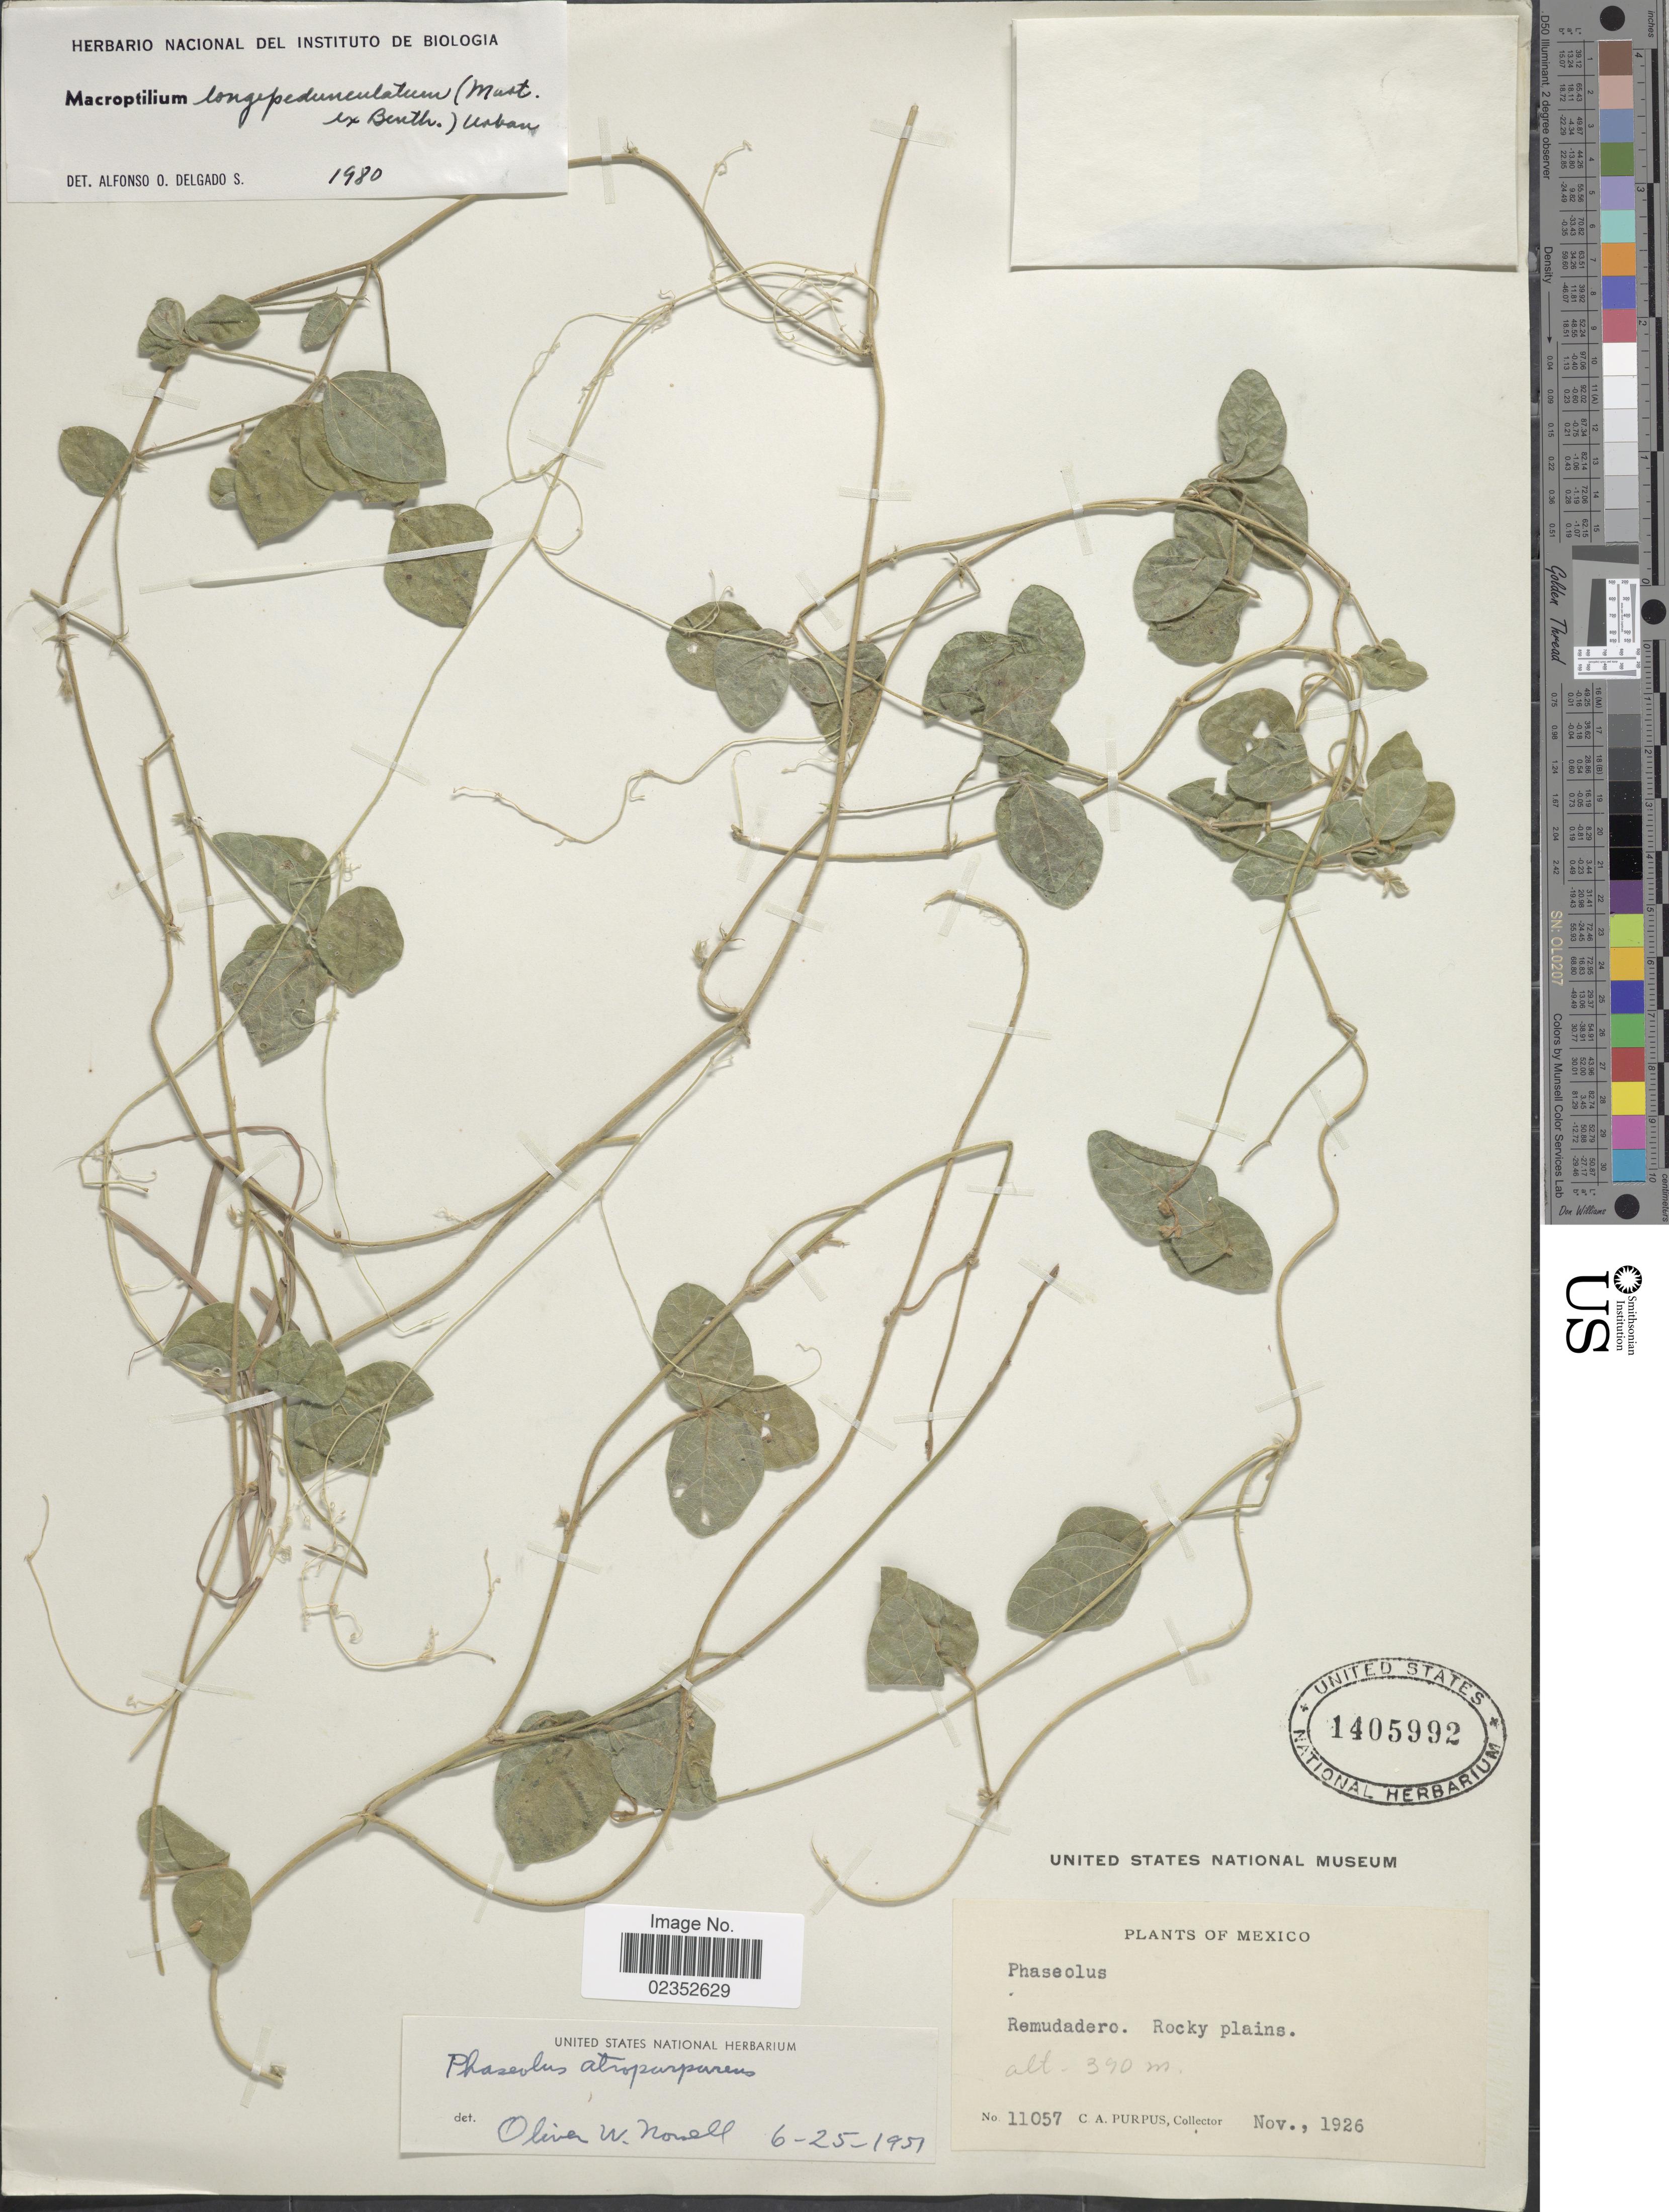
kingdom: Plantae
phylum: Tracheophyta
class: Magnoliopsida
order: Fabales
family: Fabaceae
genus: Macroptilium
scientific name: Macroptilium longepedunculatum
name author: (Benth.) Urb.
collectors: C. A. Purpus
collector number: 11057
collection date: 1926-11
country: Mexico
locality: Remudadero, rocky plains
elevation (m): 390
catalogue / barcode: US 1405992